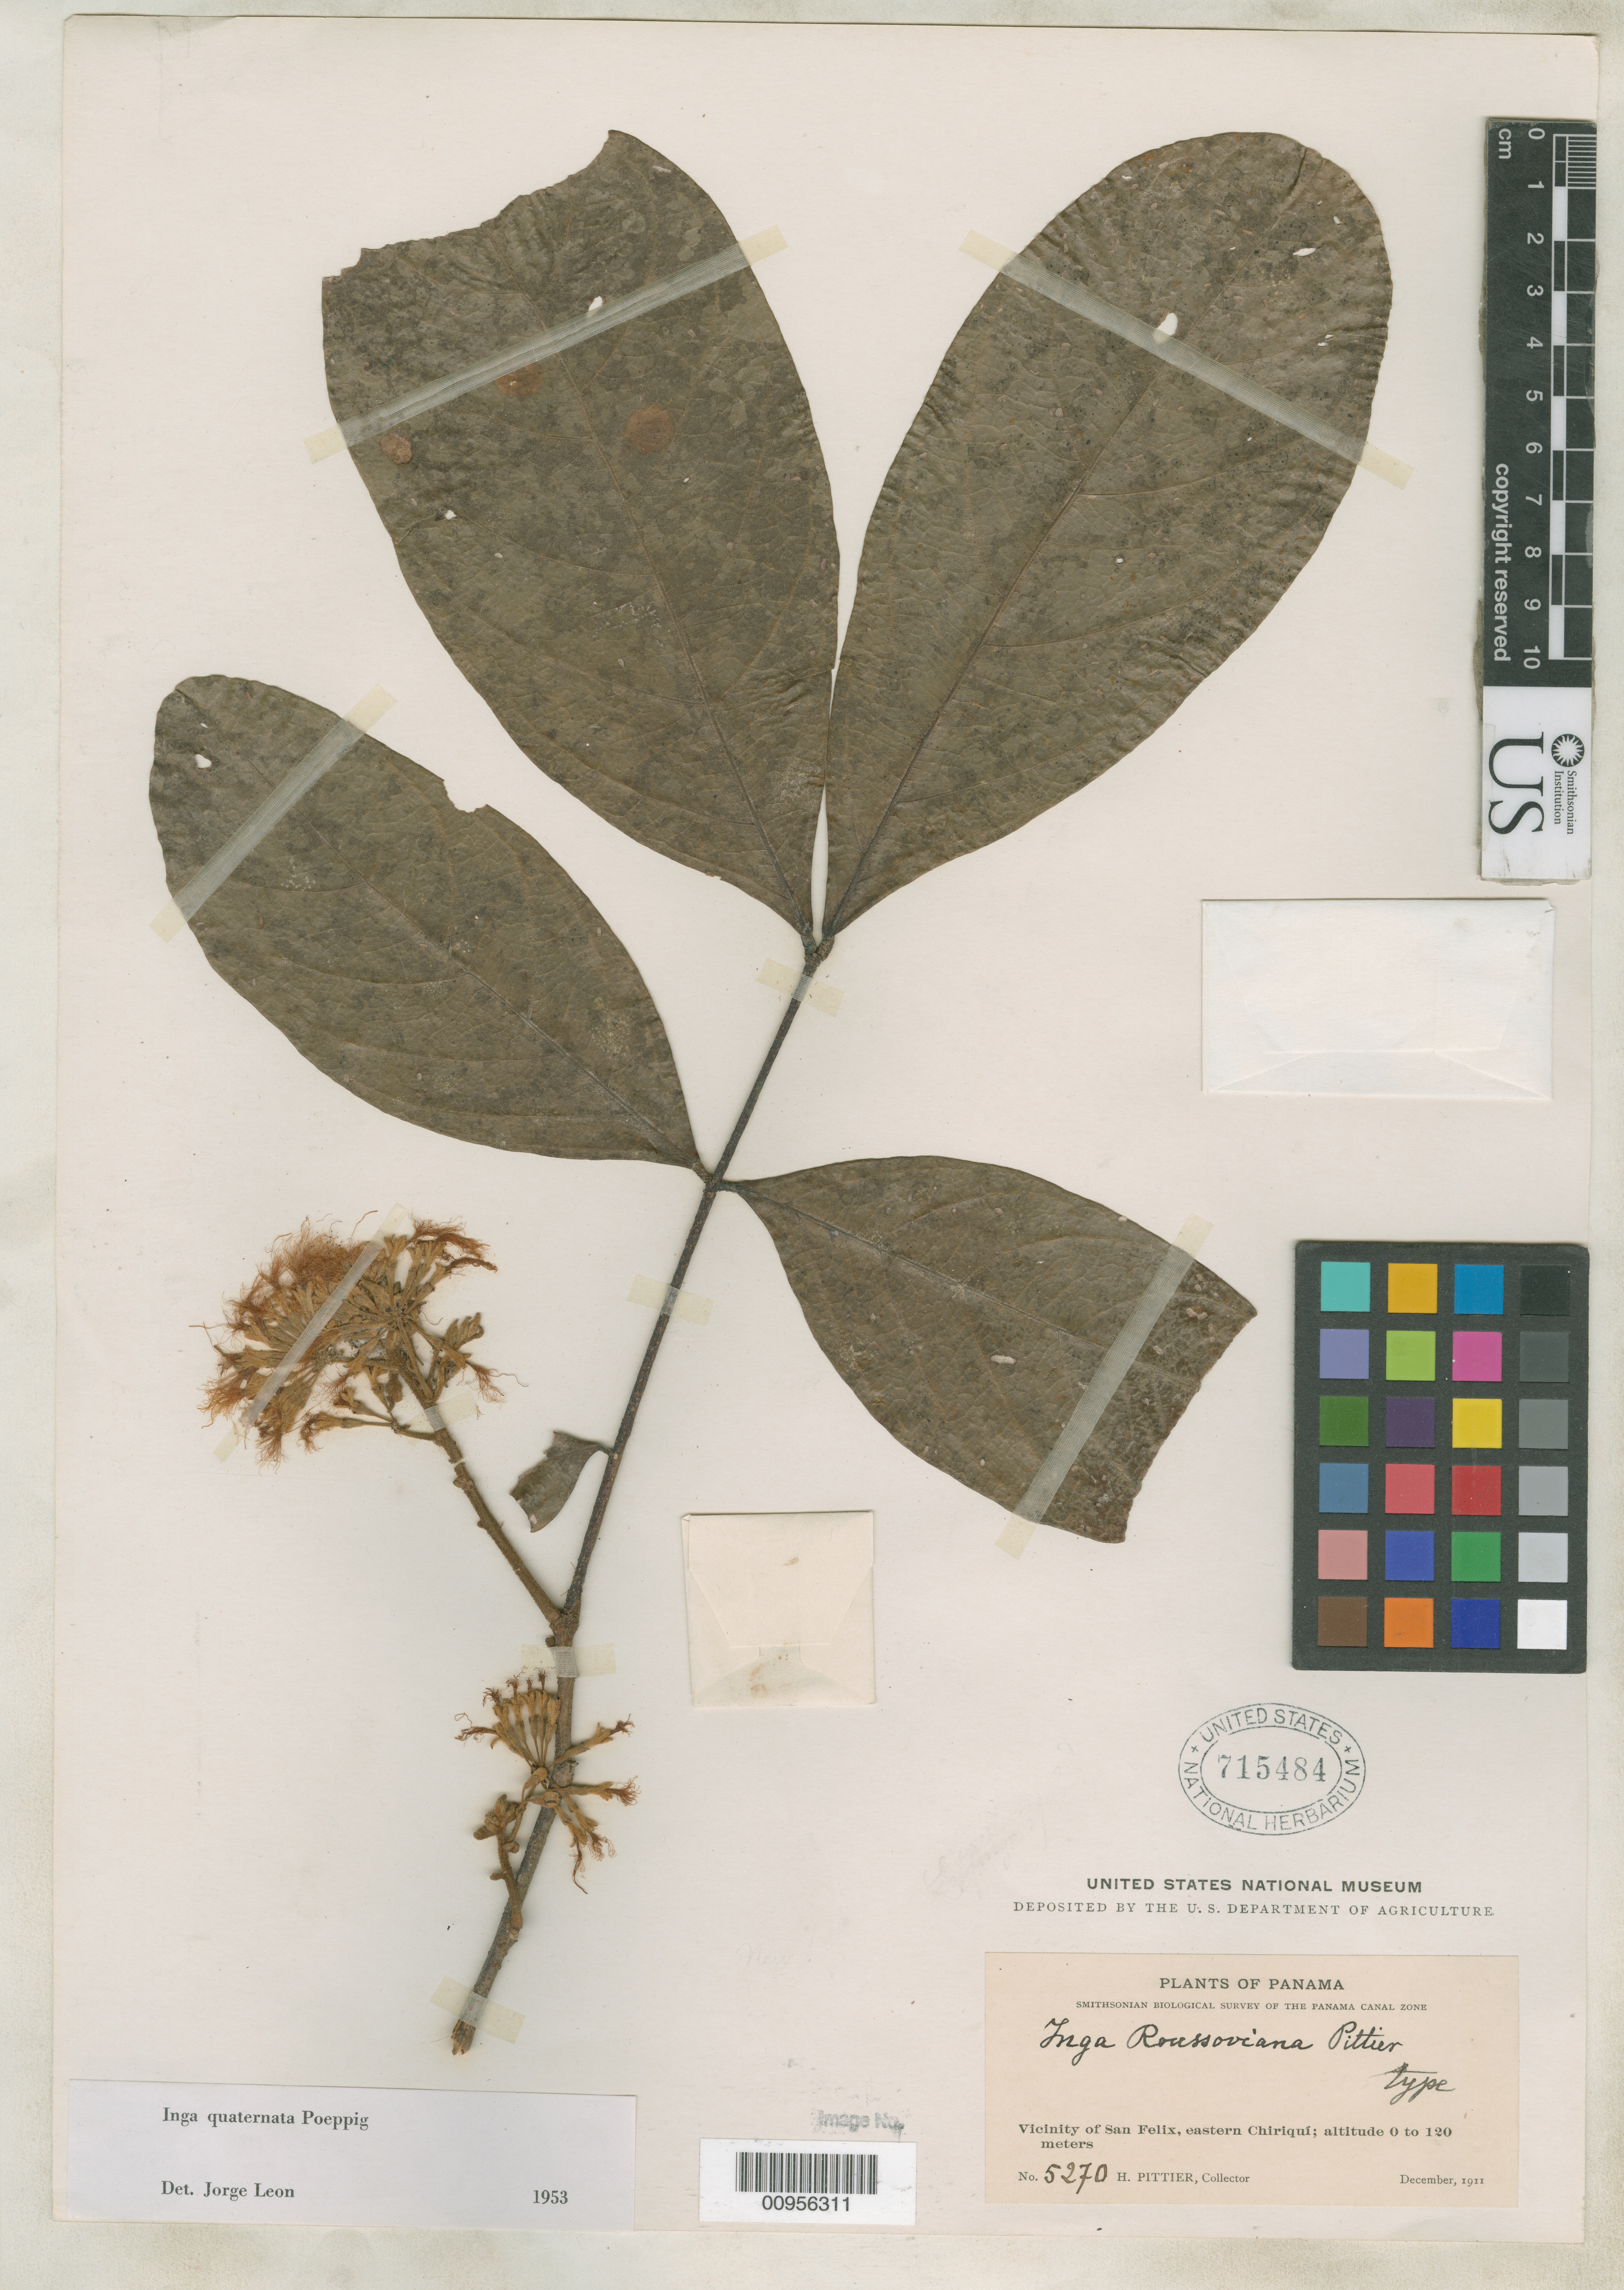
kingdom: Plantae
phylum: Tracheophyta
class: Magnoliopsida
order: Fabales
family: Fabaceae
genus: Inga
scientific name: Inga roussoviana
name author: Pittier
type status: Isotype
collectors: H. F. Pittier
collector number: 5270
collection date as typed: Dec 1911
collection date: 1911-12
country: Panama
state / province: Chiriquí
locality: Vicinity of San Felix, eastern Chiriquí.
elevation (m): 0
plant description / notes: One of 3 original sheets at US annotated as "type"; only USNH 715483 cited by sheet number as "Type" in protologue; date cited as "December 23, 1911" [exact date does not appear on any duplicates].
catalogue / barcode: US 715484